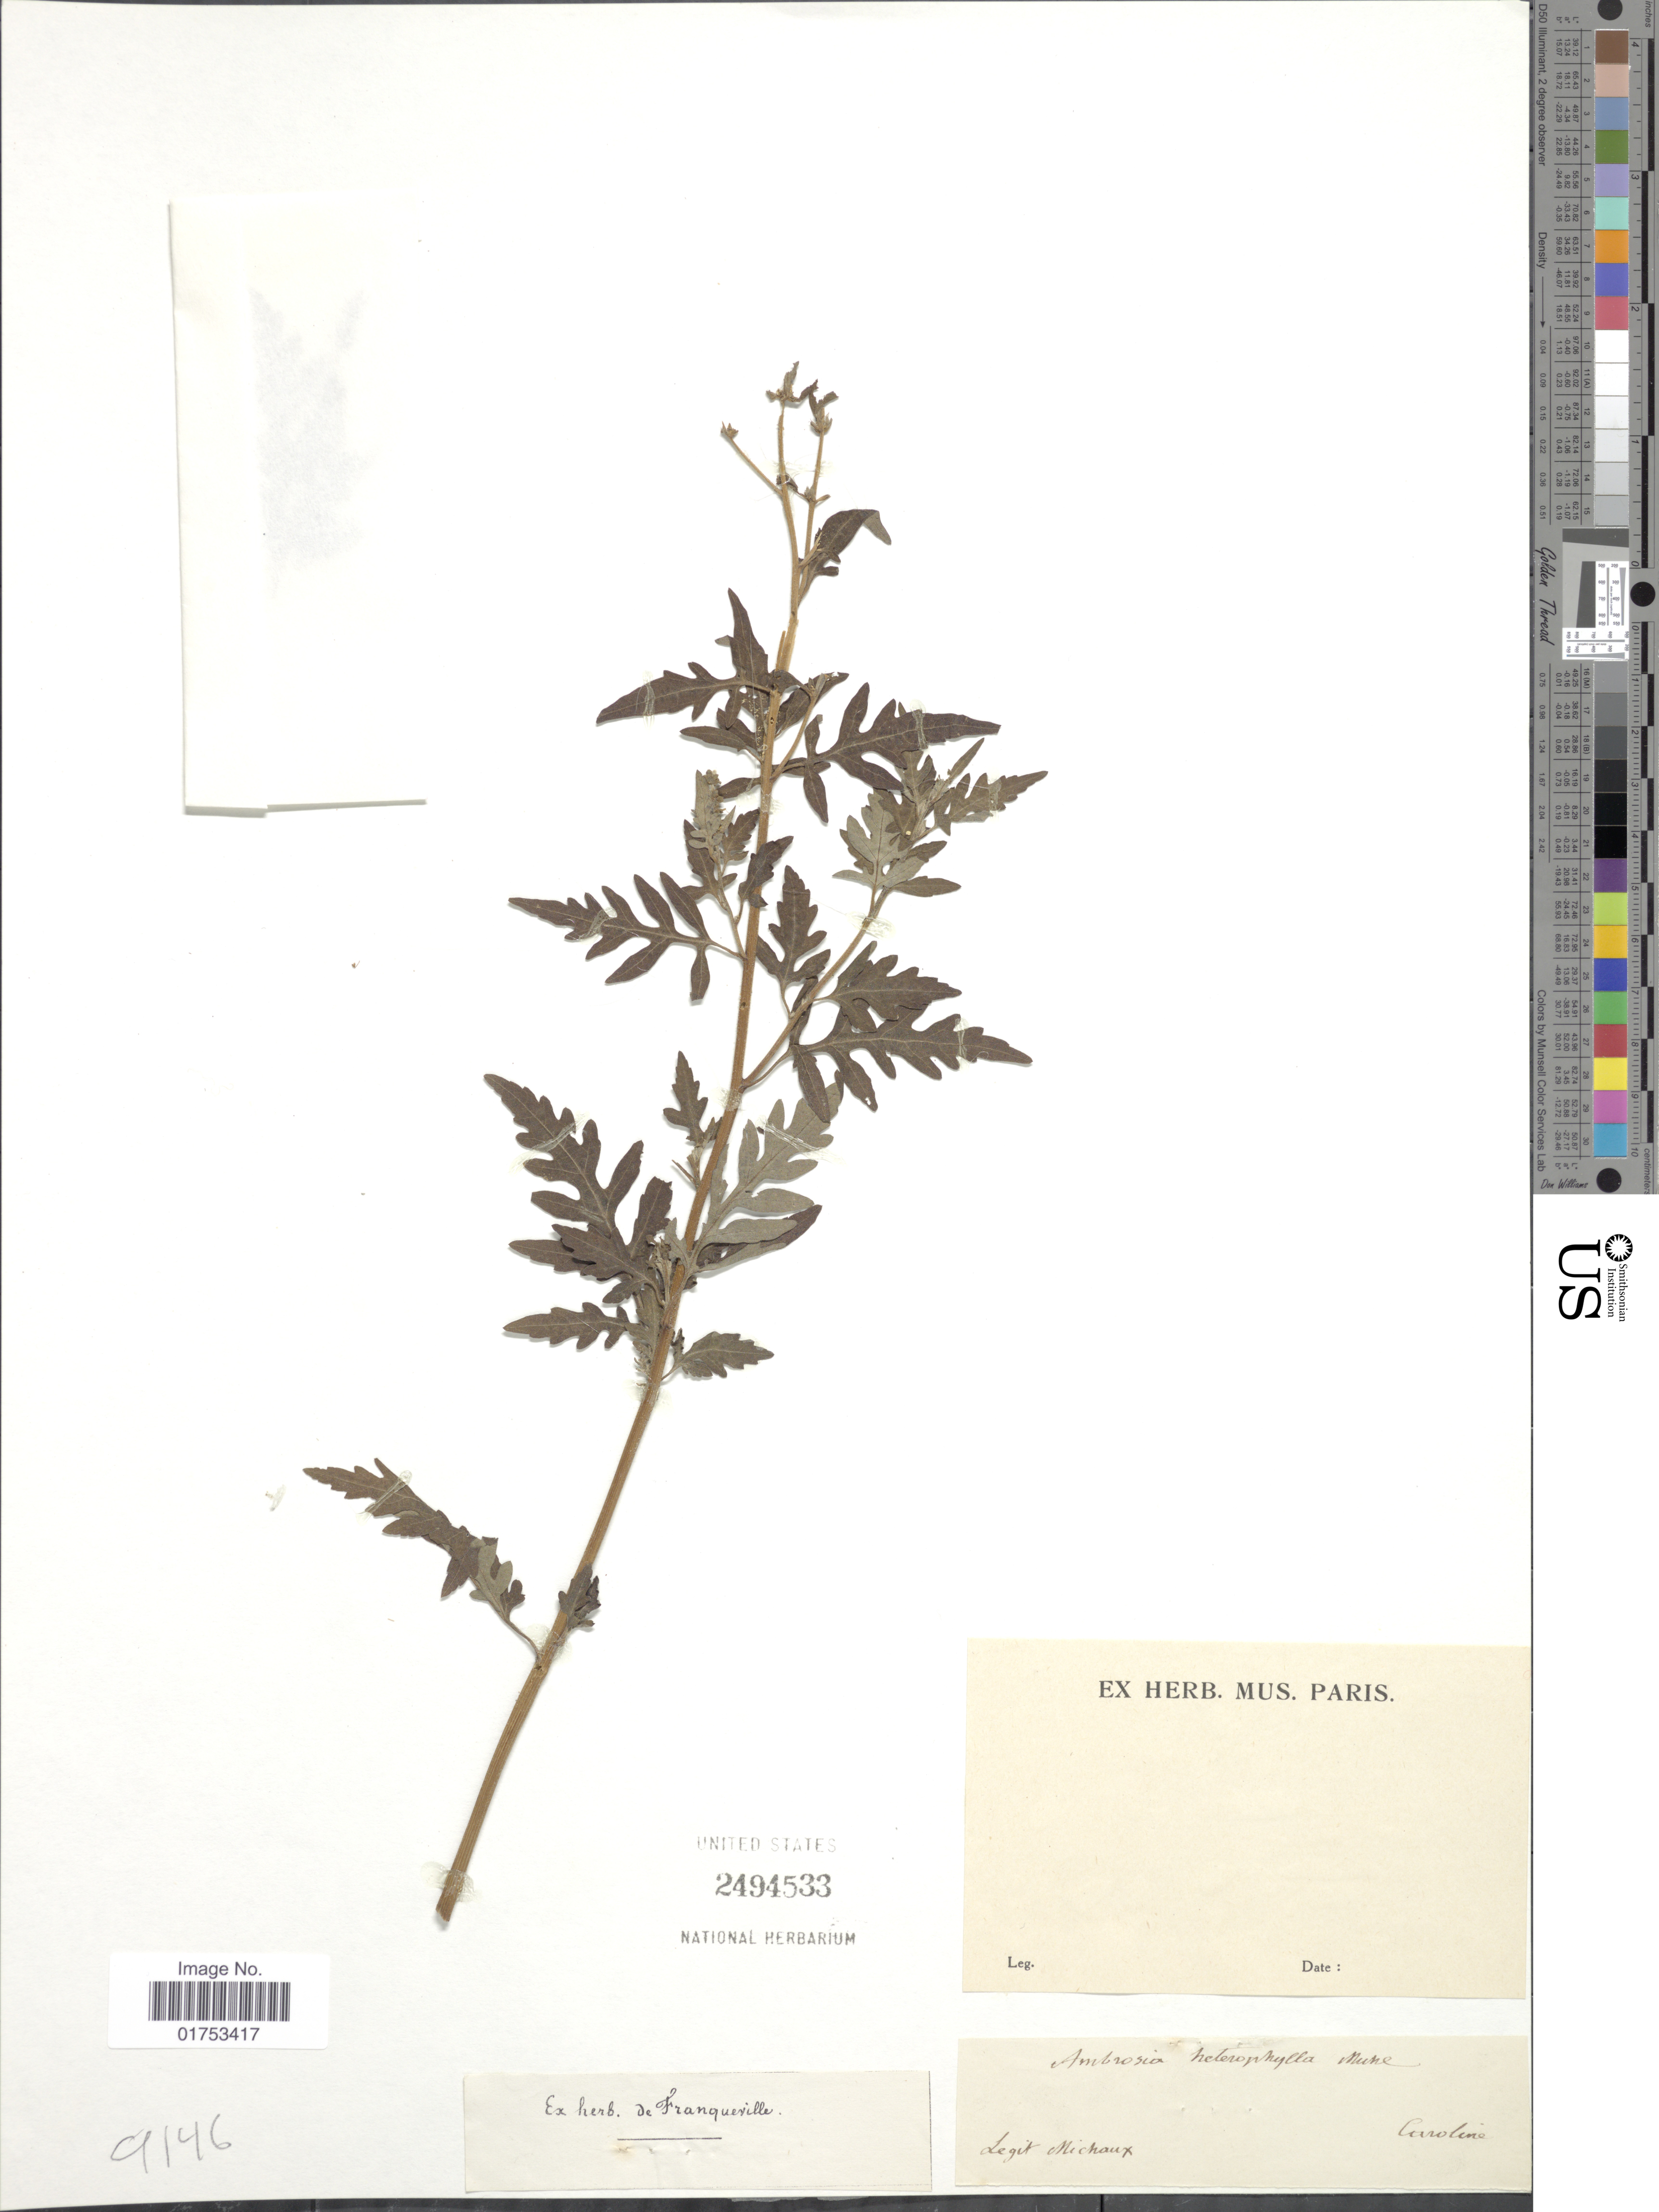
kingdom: Plantae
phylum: Tracheophyta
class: Magnoliopsida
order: Asterales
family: Asteraceae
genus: Ambrosia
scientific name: Ambrosia heterophylla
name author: Muhl. ex Willd.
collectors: Michaux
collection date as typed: s.d.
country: United States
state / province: North Carolina / South Carolina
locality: Caroline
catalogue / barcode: US 2494533